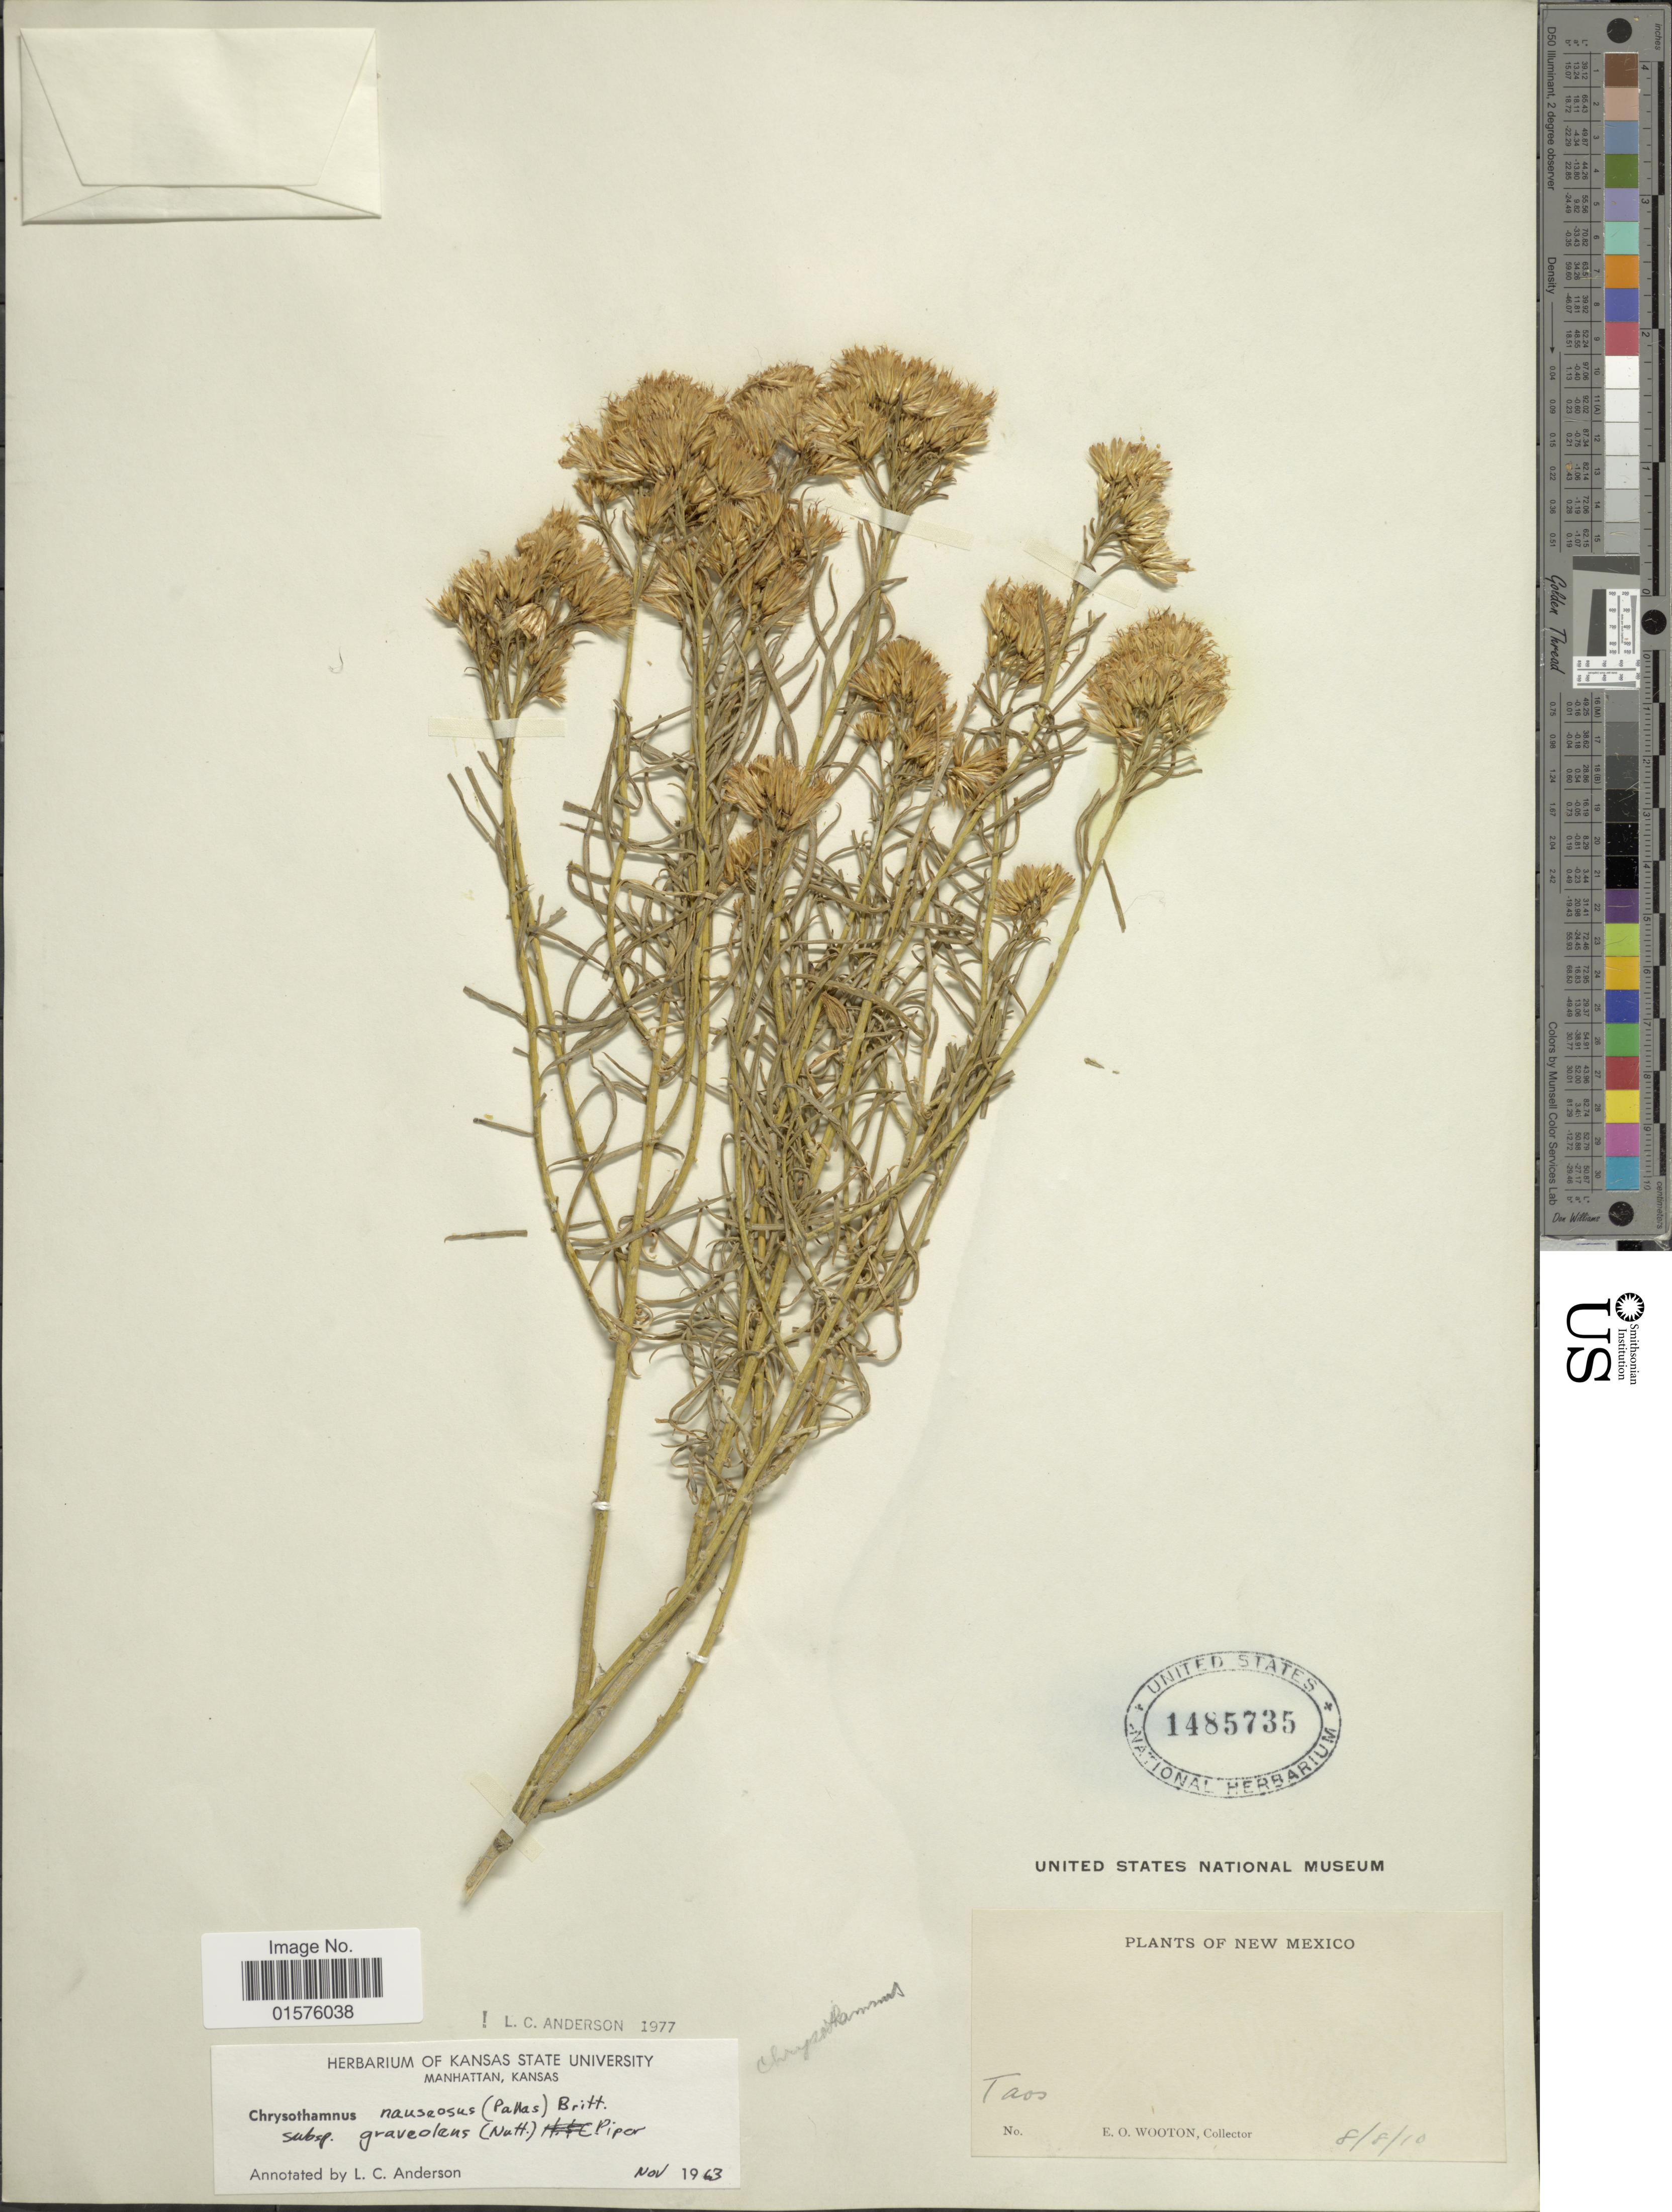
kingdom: Plantae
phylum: Tracheophyta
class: Magnoliopsida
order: Asterales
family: Asteraceae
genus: Ericameria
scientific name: Ericameria nauseosa var. graveolens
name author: (Nutt.) Reveal & Schuyler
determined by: Urbatsch, Lowell E., Curator (LSU), Louisiana State University (UNITED STATES)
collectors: E. O. Wooton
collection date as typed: Transcribed d/m/y: 8/8/10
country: United States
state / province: New Mexico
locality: Taos.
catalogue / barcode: US 1485735